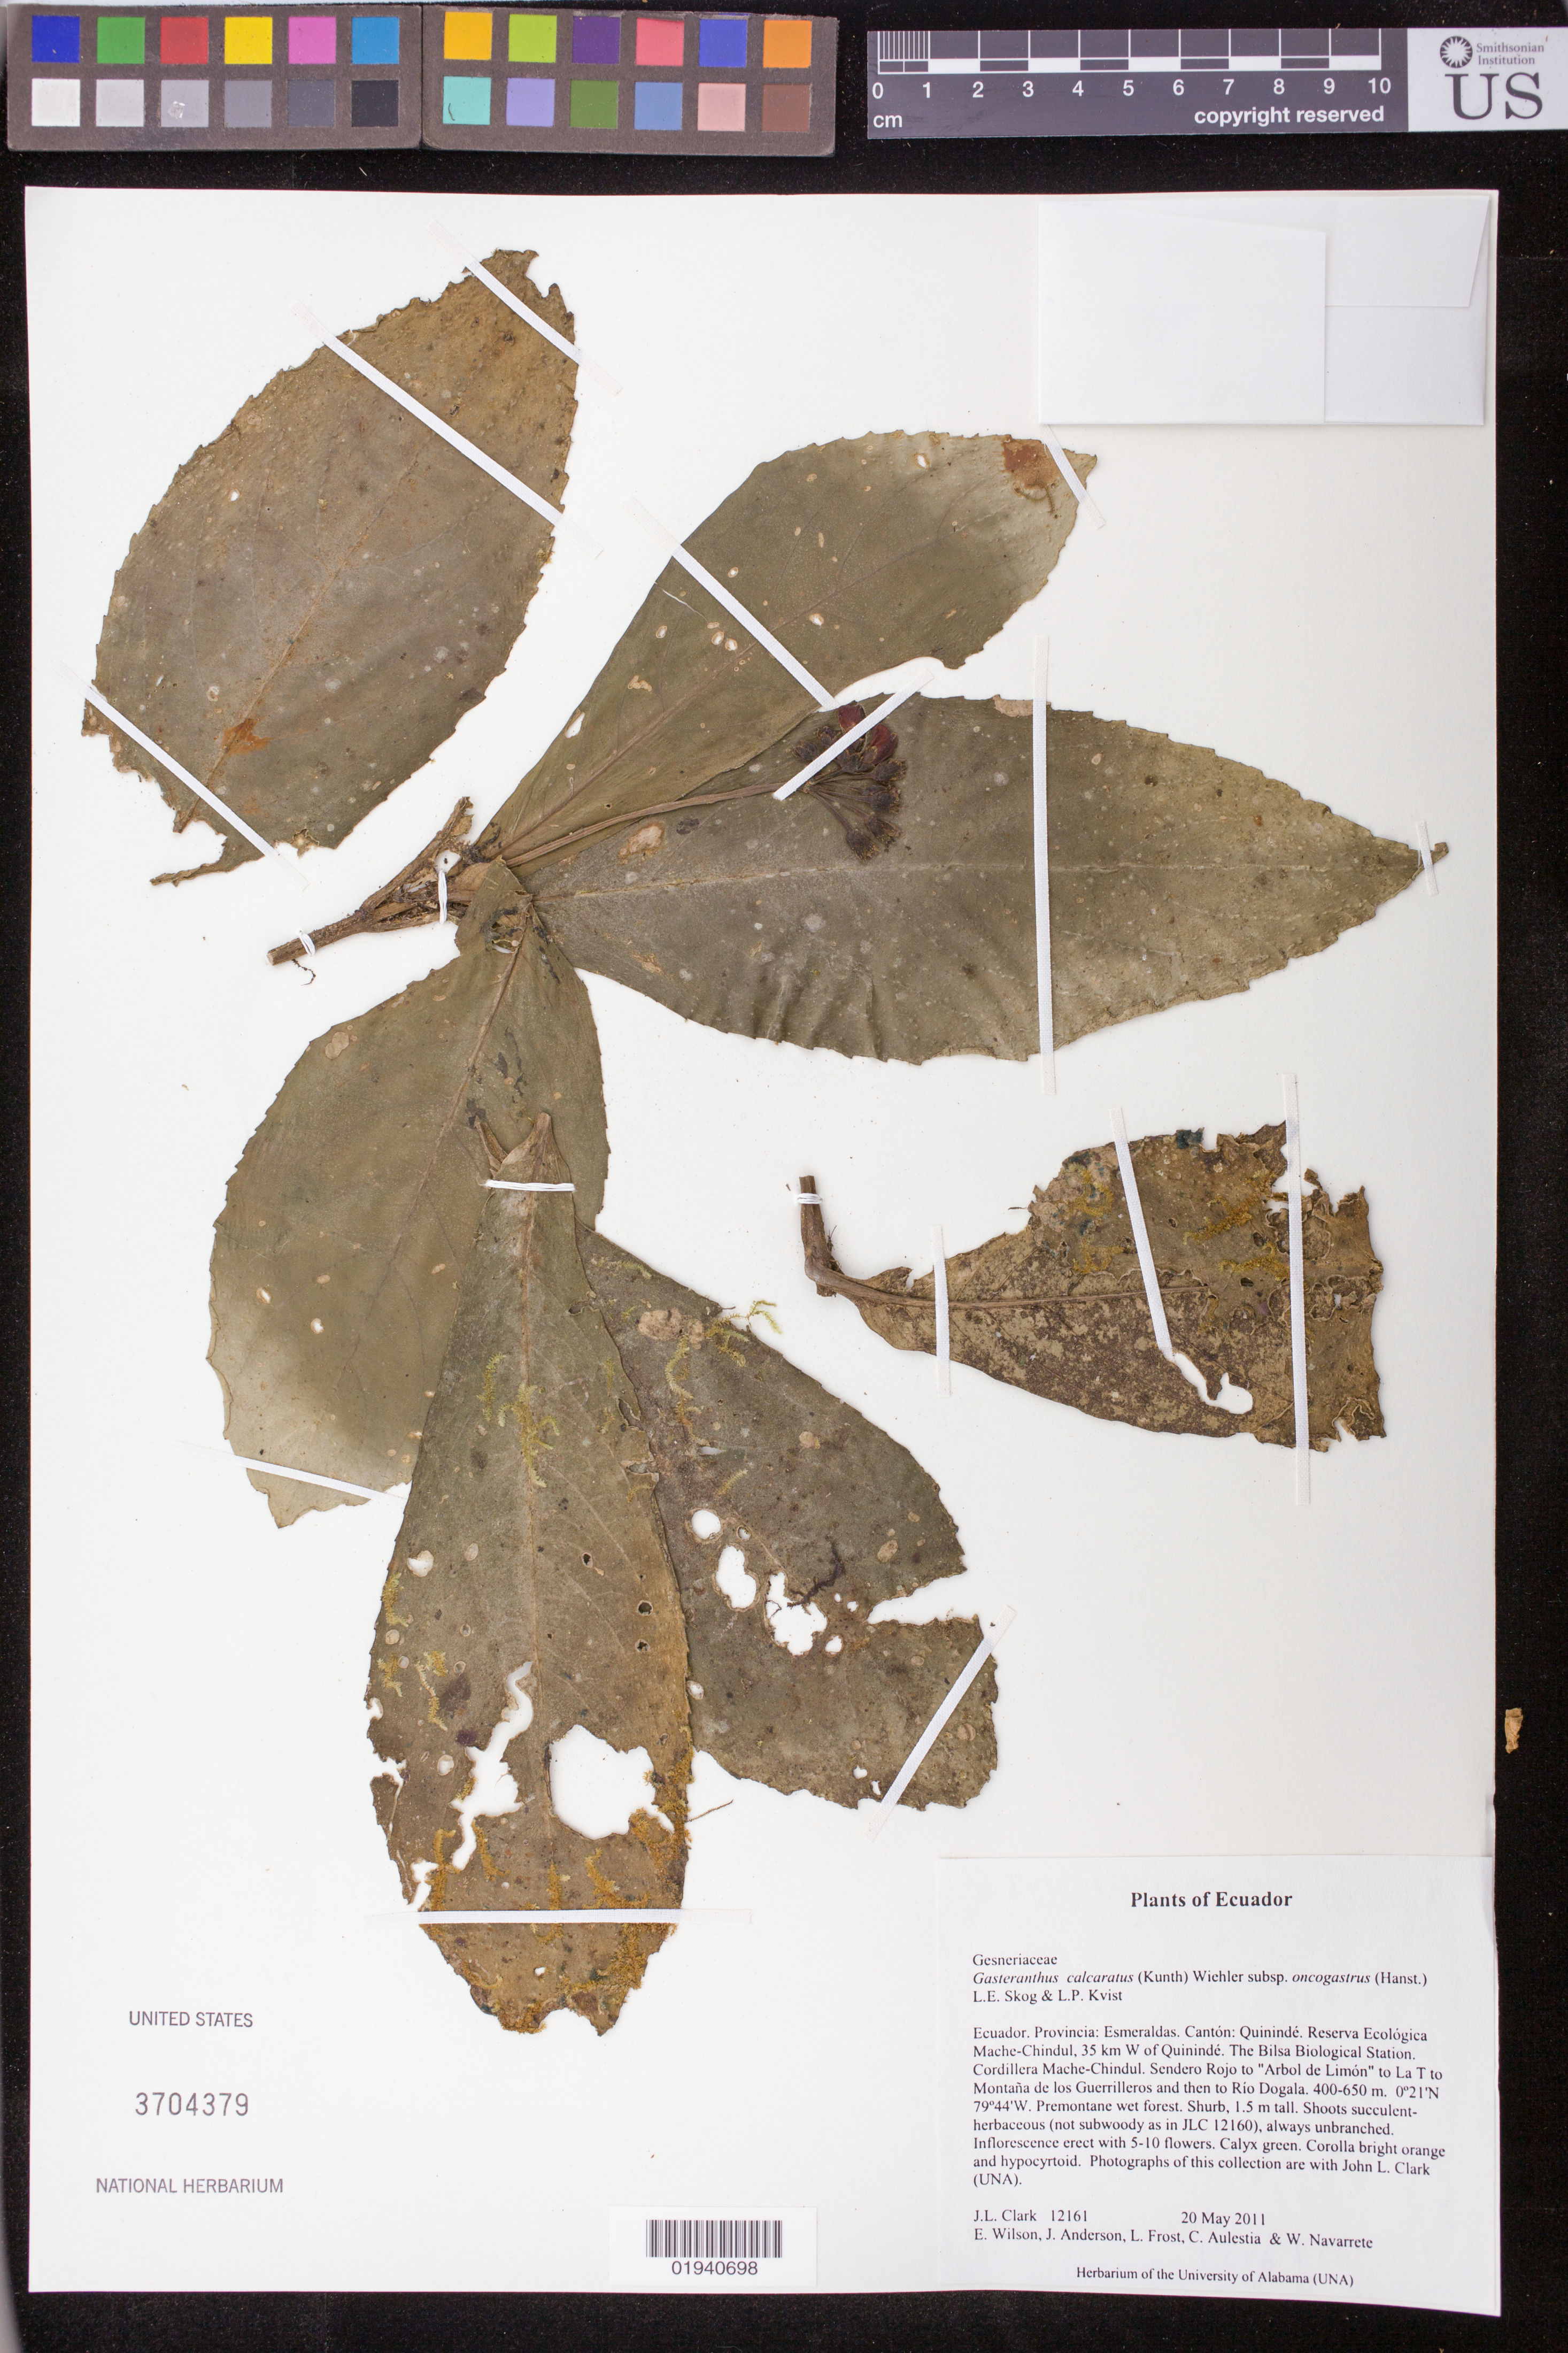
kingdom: Plantae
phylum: Tracheophyta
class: Magnoliopsida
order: Lamiales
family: Gesneriaceae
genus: Gasteranthus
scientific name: Gasteranthus calcaratus subsp. oncogastrus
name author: (Hanst.) L.E. Skog & L.P. Kvist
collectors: J. L. Clark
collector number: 12161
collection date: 2011-05-20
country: Ecuador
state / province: Esmeraldas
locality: Canton: Quininde, Reserva Ecologica Mache-Chindul, 35 km W of Quininde. Bilsa Biological Station. Cordillera Mache-Chindul. Sendero Rojo to "Arbol de Limon" to La T to Montana de los Guerrilleros and then to Rio Dogala.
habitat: Premontane wet forest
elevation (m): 400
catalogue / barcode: US 3704379